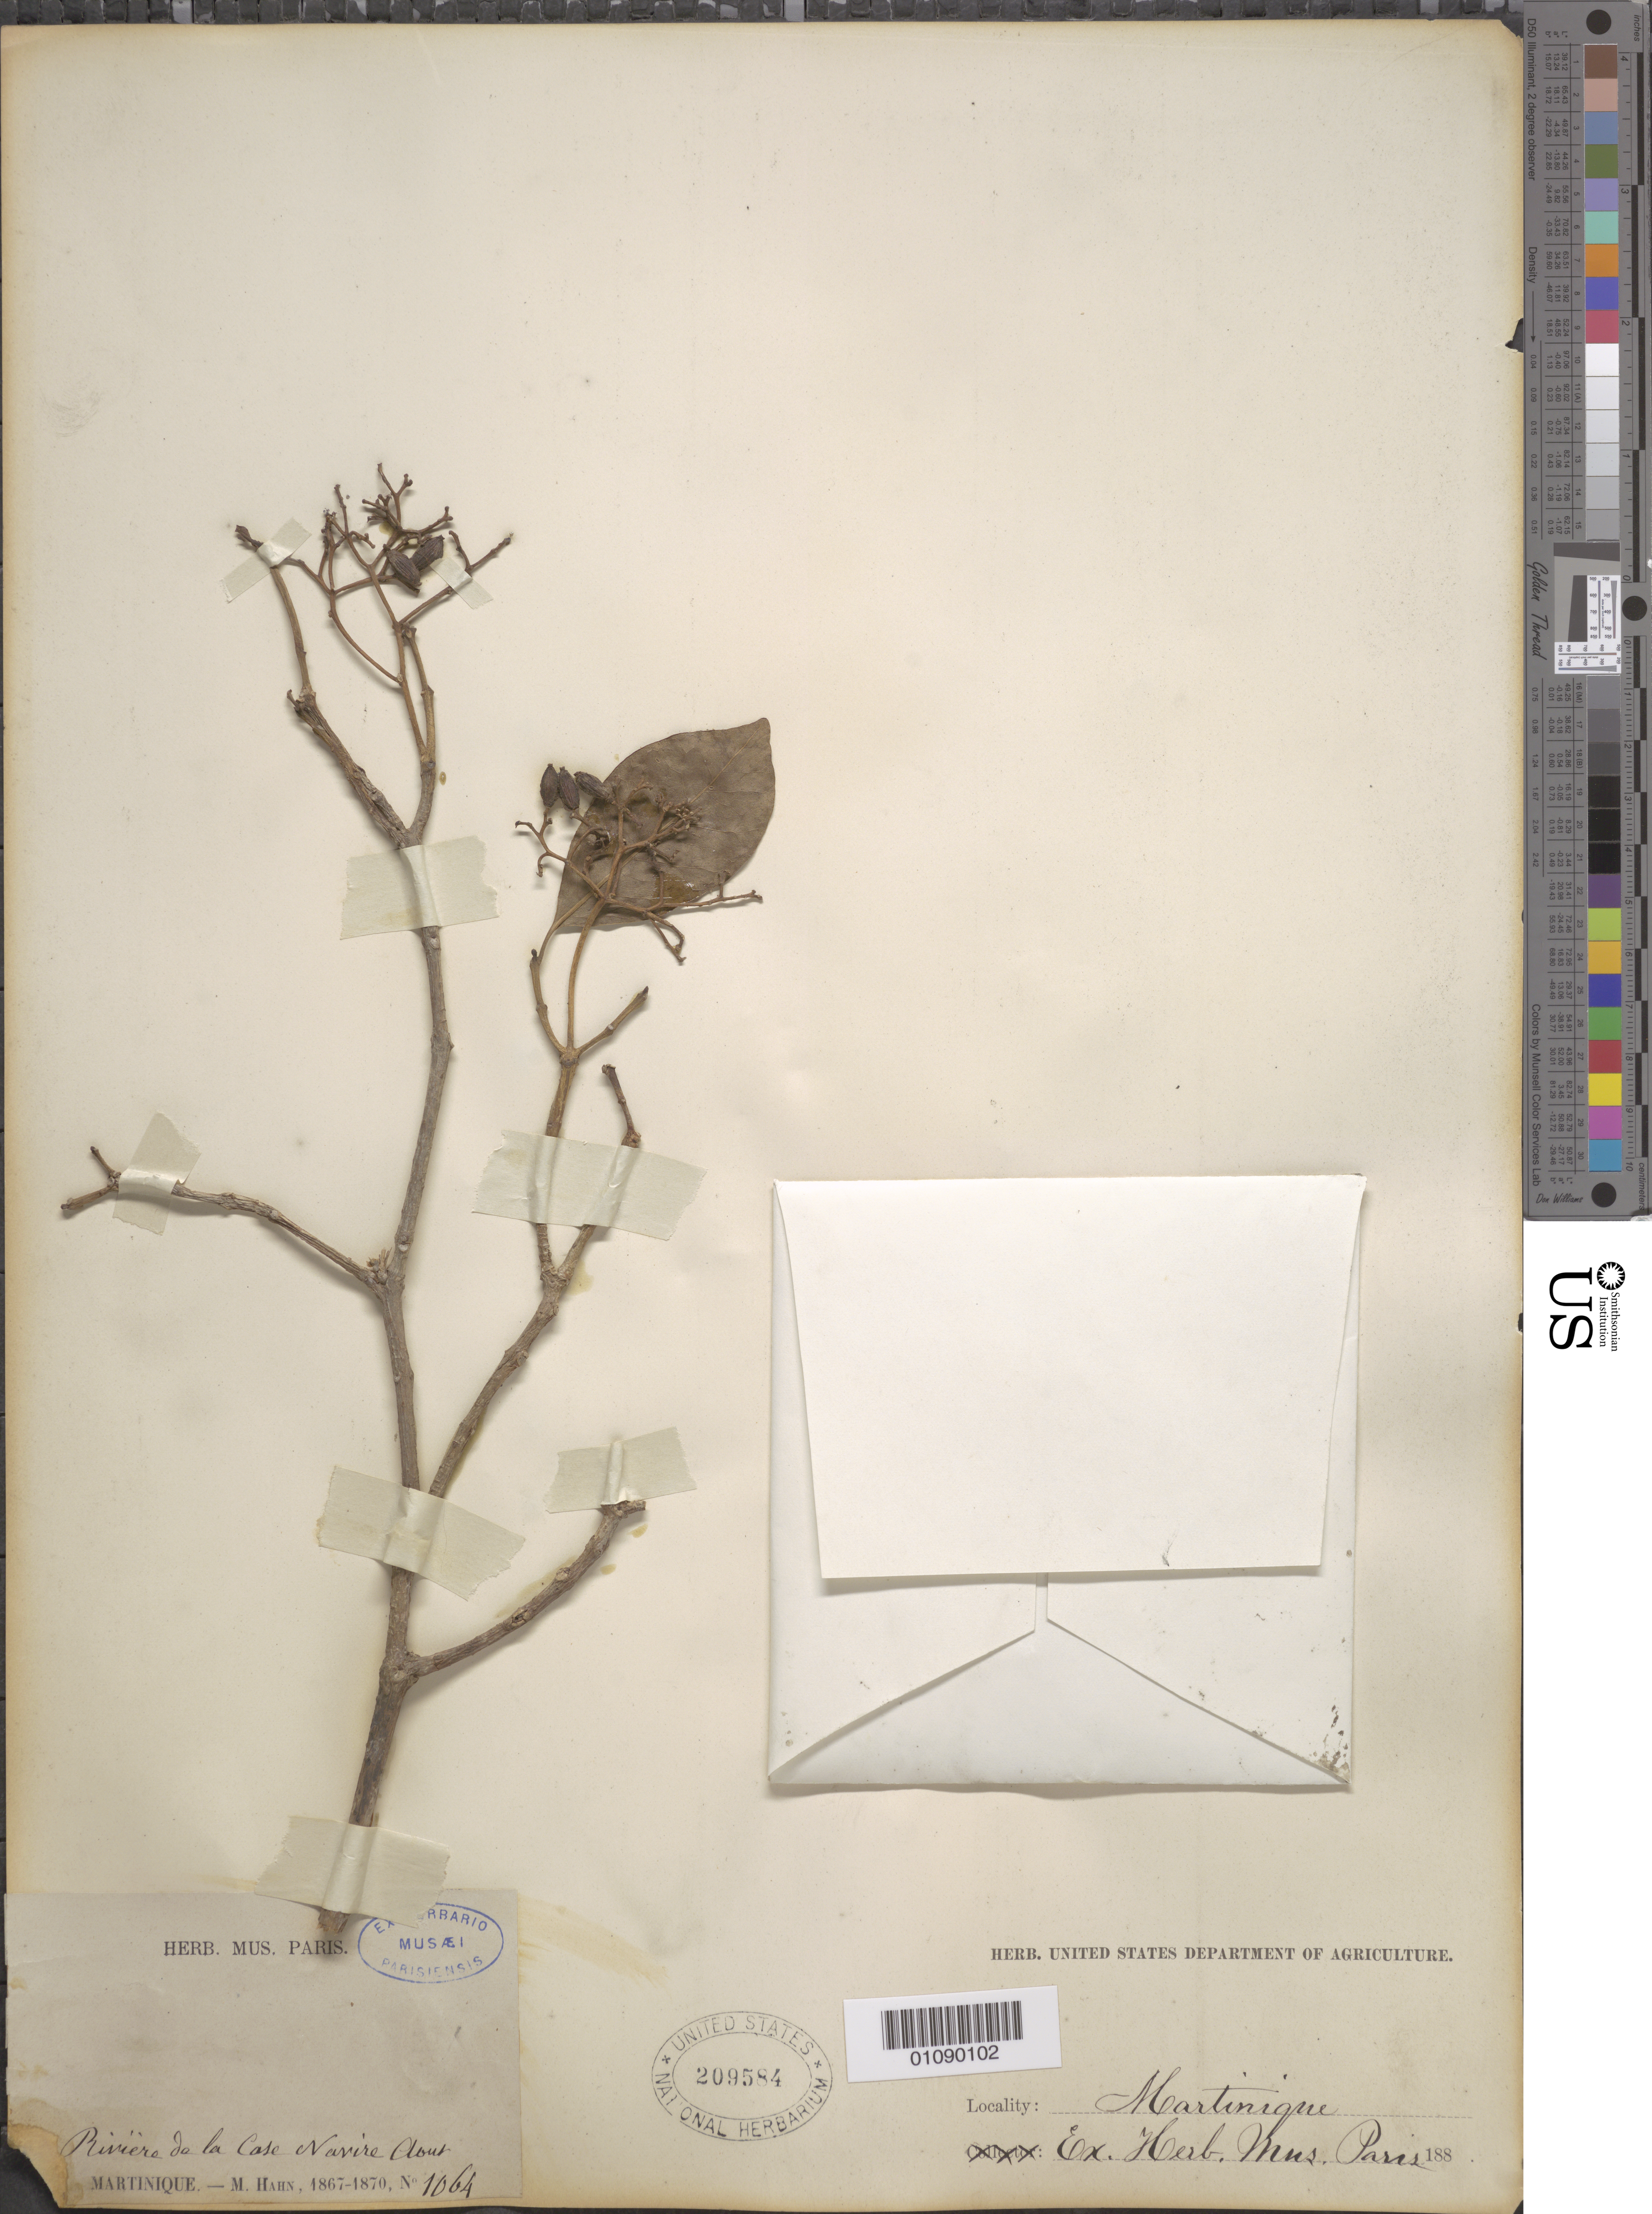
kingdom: Plantae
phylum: Tracheophyta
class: Magnoliopsida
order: Caryophyllales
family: Nyctaginaceae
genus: Guapira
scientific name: Guapira fragrans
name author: (Dum. Cours.) Little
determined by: Strong, Mark T., (BOT), Smithsonian Institution - National Museum of Natural History (UNITED STATES)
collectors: M. Hahn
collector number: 1064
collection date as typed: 1867 to -- --- 1870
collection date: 1867/1870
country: Martinique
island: Martinique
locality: Riviere de la Case Navire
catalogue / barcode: US 209585